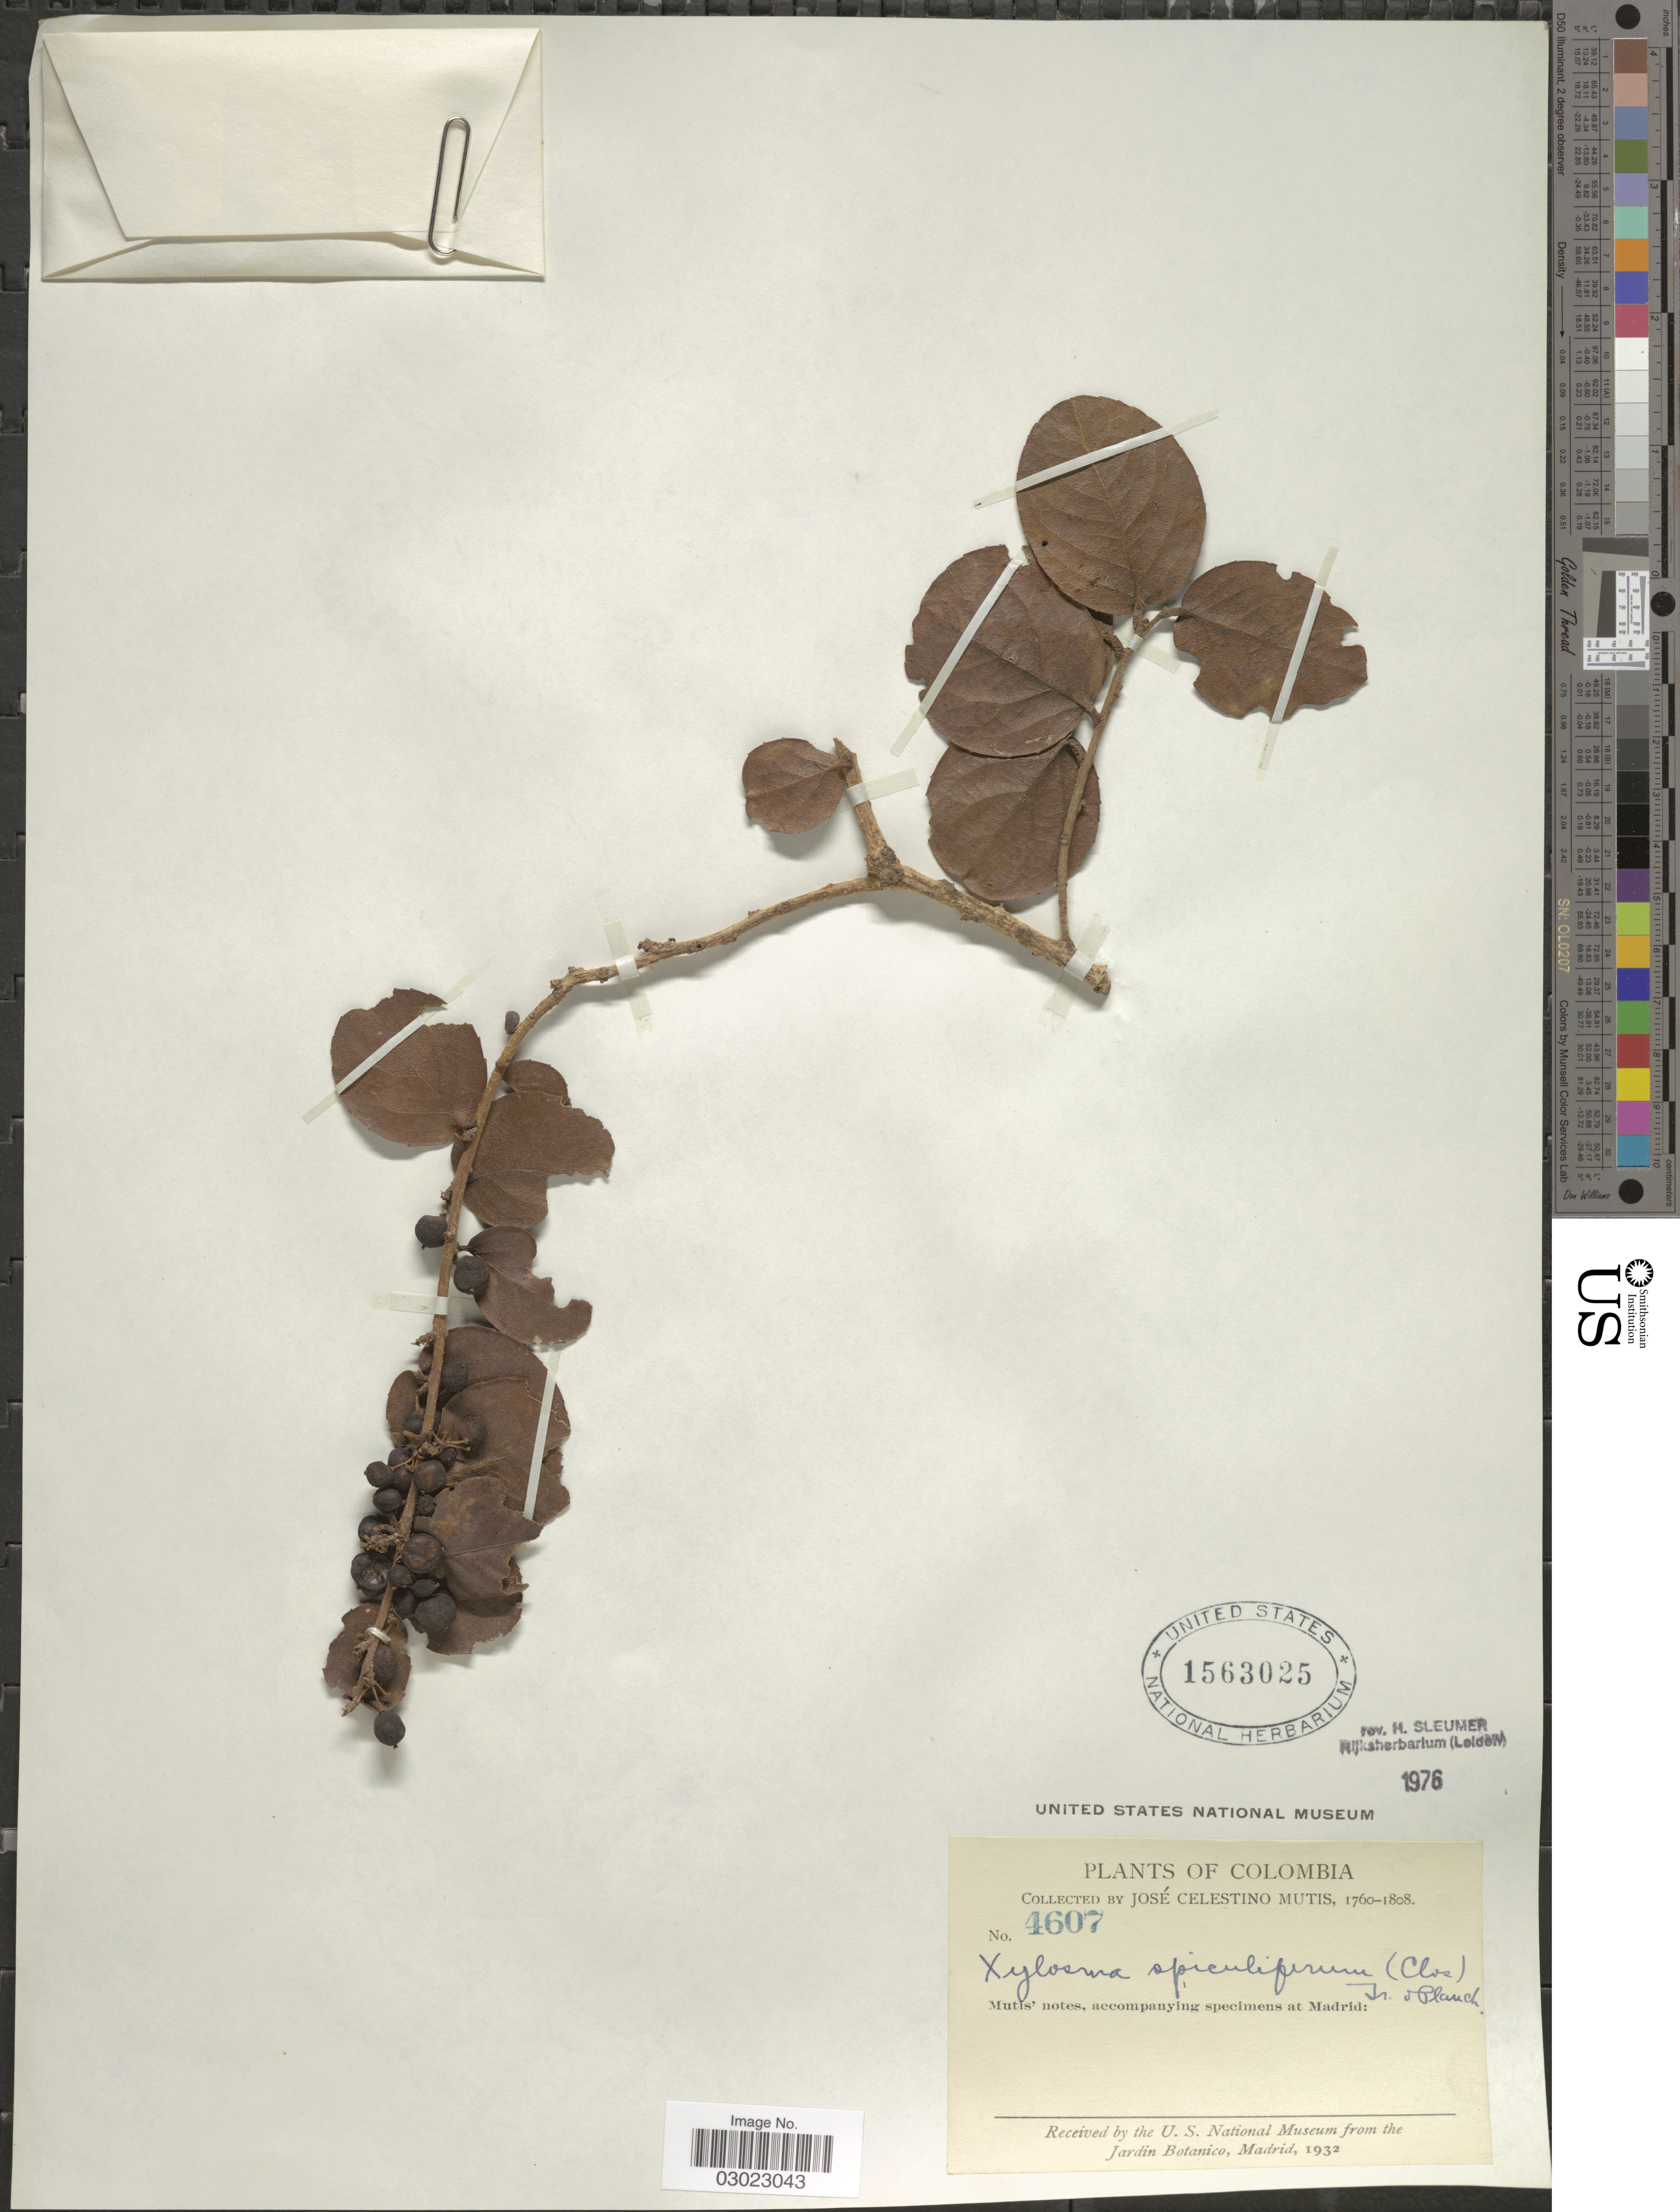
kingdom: Plantae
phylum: Tracheophyta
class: Magnoliopsida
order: Malpighiales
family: Salicaceae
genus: Xylosma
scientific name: Xylosma spiculifera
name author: (Tul.) Triana & Planch.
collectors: J. C. B. Mutis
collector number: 4607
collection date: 1760/1808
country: Colombia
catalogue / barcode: US 1563025